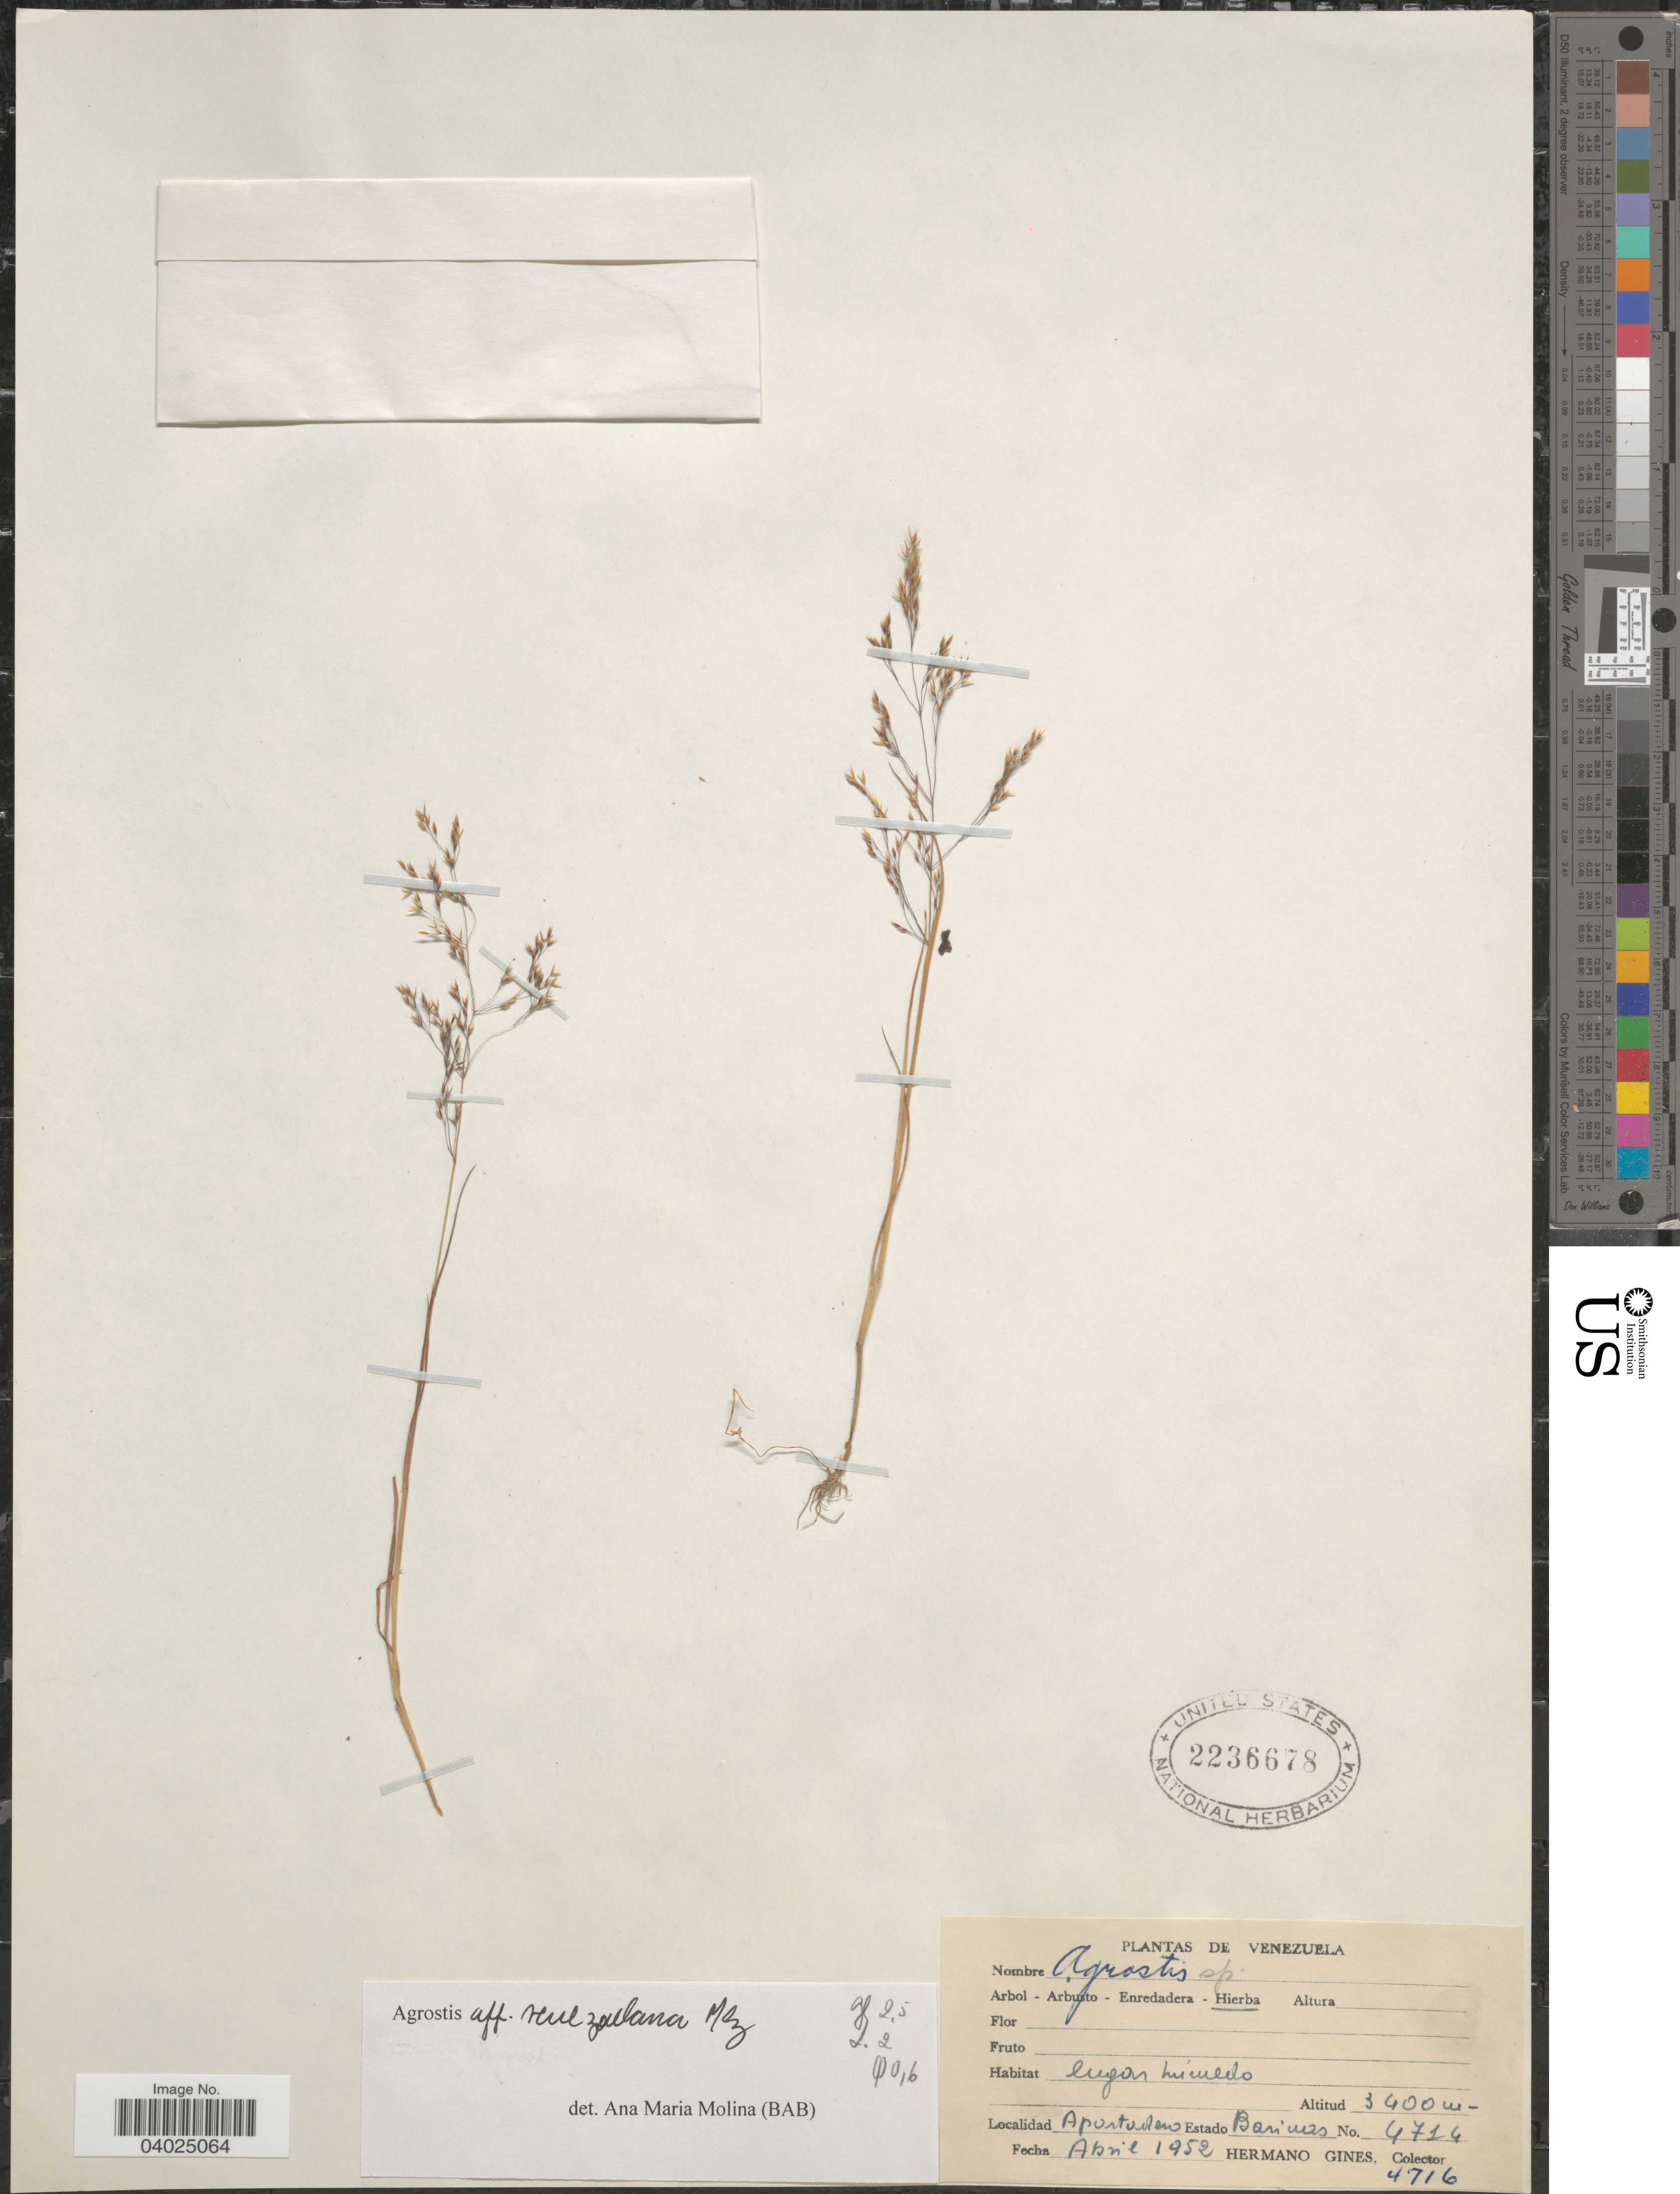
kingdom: Plantae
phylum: Tracheophyta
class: Liliopsida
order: Poales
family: Poaceae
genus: Agrostis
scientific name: Agrostis venezuelana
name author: Mez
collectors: Bro. Gines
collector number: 4716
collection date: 1952-04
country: Venezuela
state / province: Barinas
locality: Apartadero.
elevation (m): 3400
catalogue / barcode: US 2236678